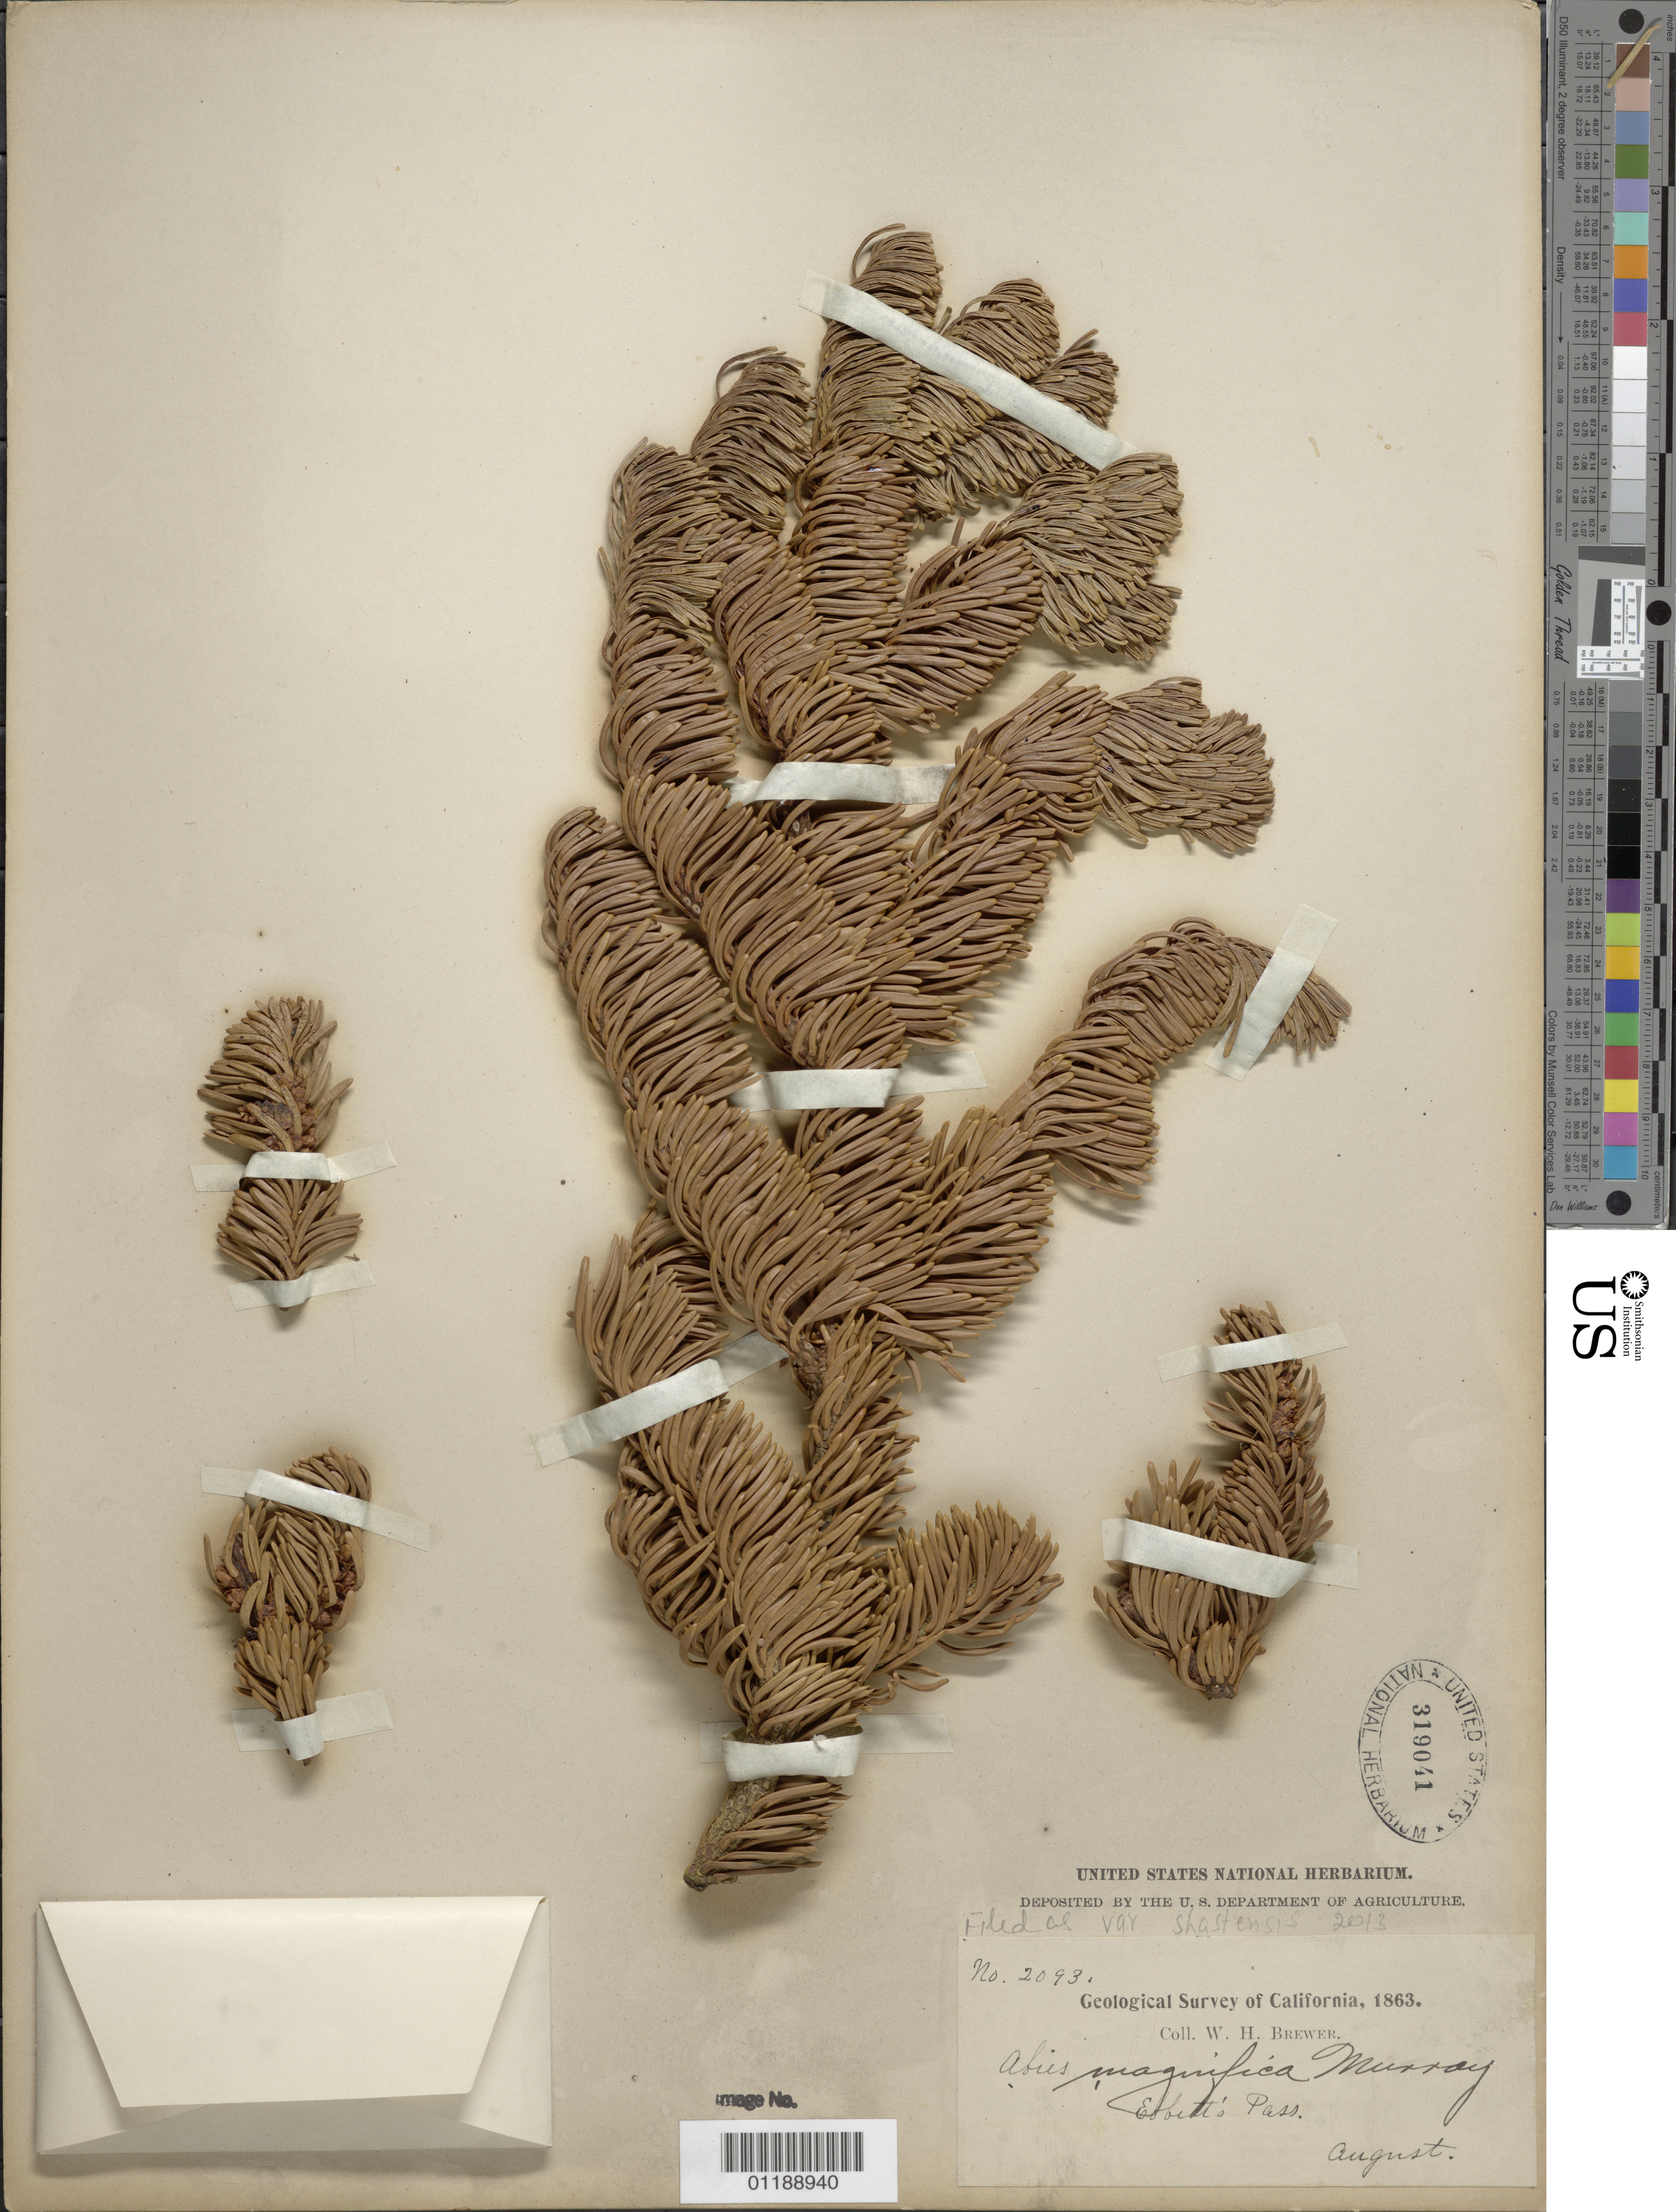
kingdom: Plantae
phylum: Tracheophyta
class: Pinopsida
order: Pinales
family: Pinaceae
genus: Abies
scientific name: Abies magnifica var. shastensis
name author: Lemmon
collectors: W. H. Brewer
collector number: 2093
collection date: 1863-08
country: United States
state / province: California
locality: Ebbett's Pass.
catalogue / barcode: US 319041